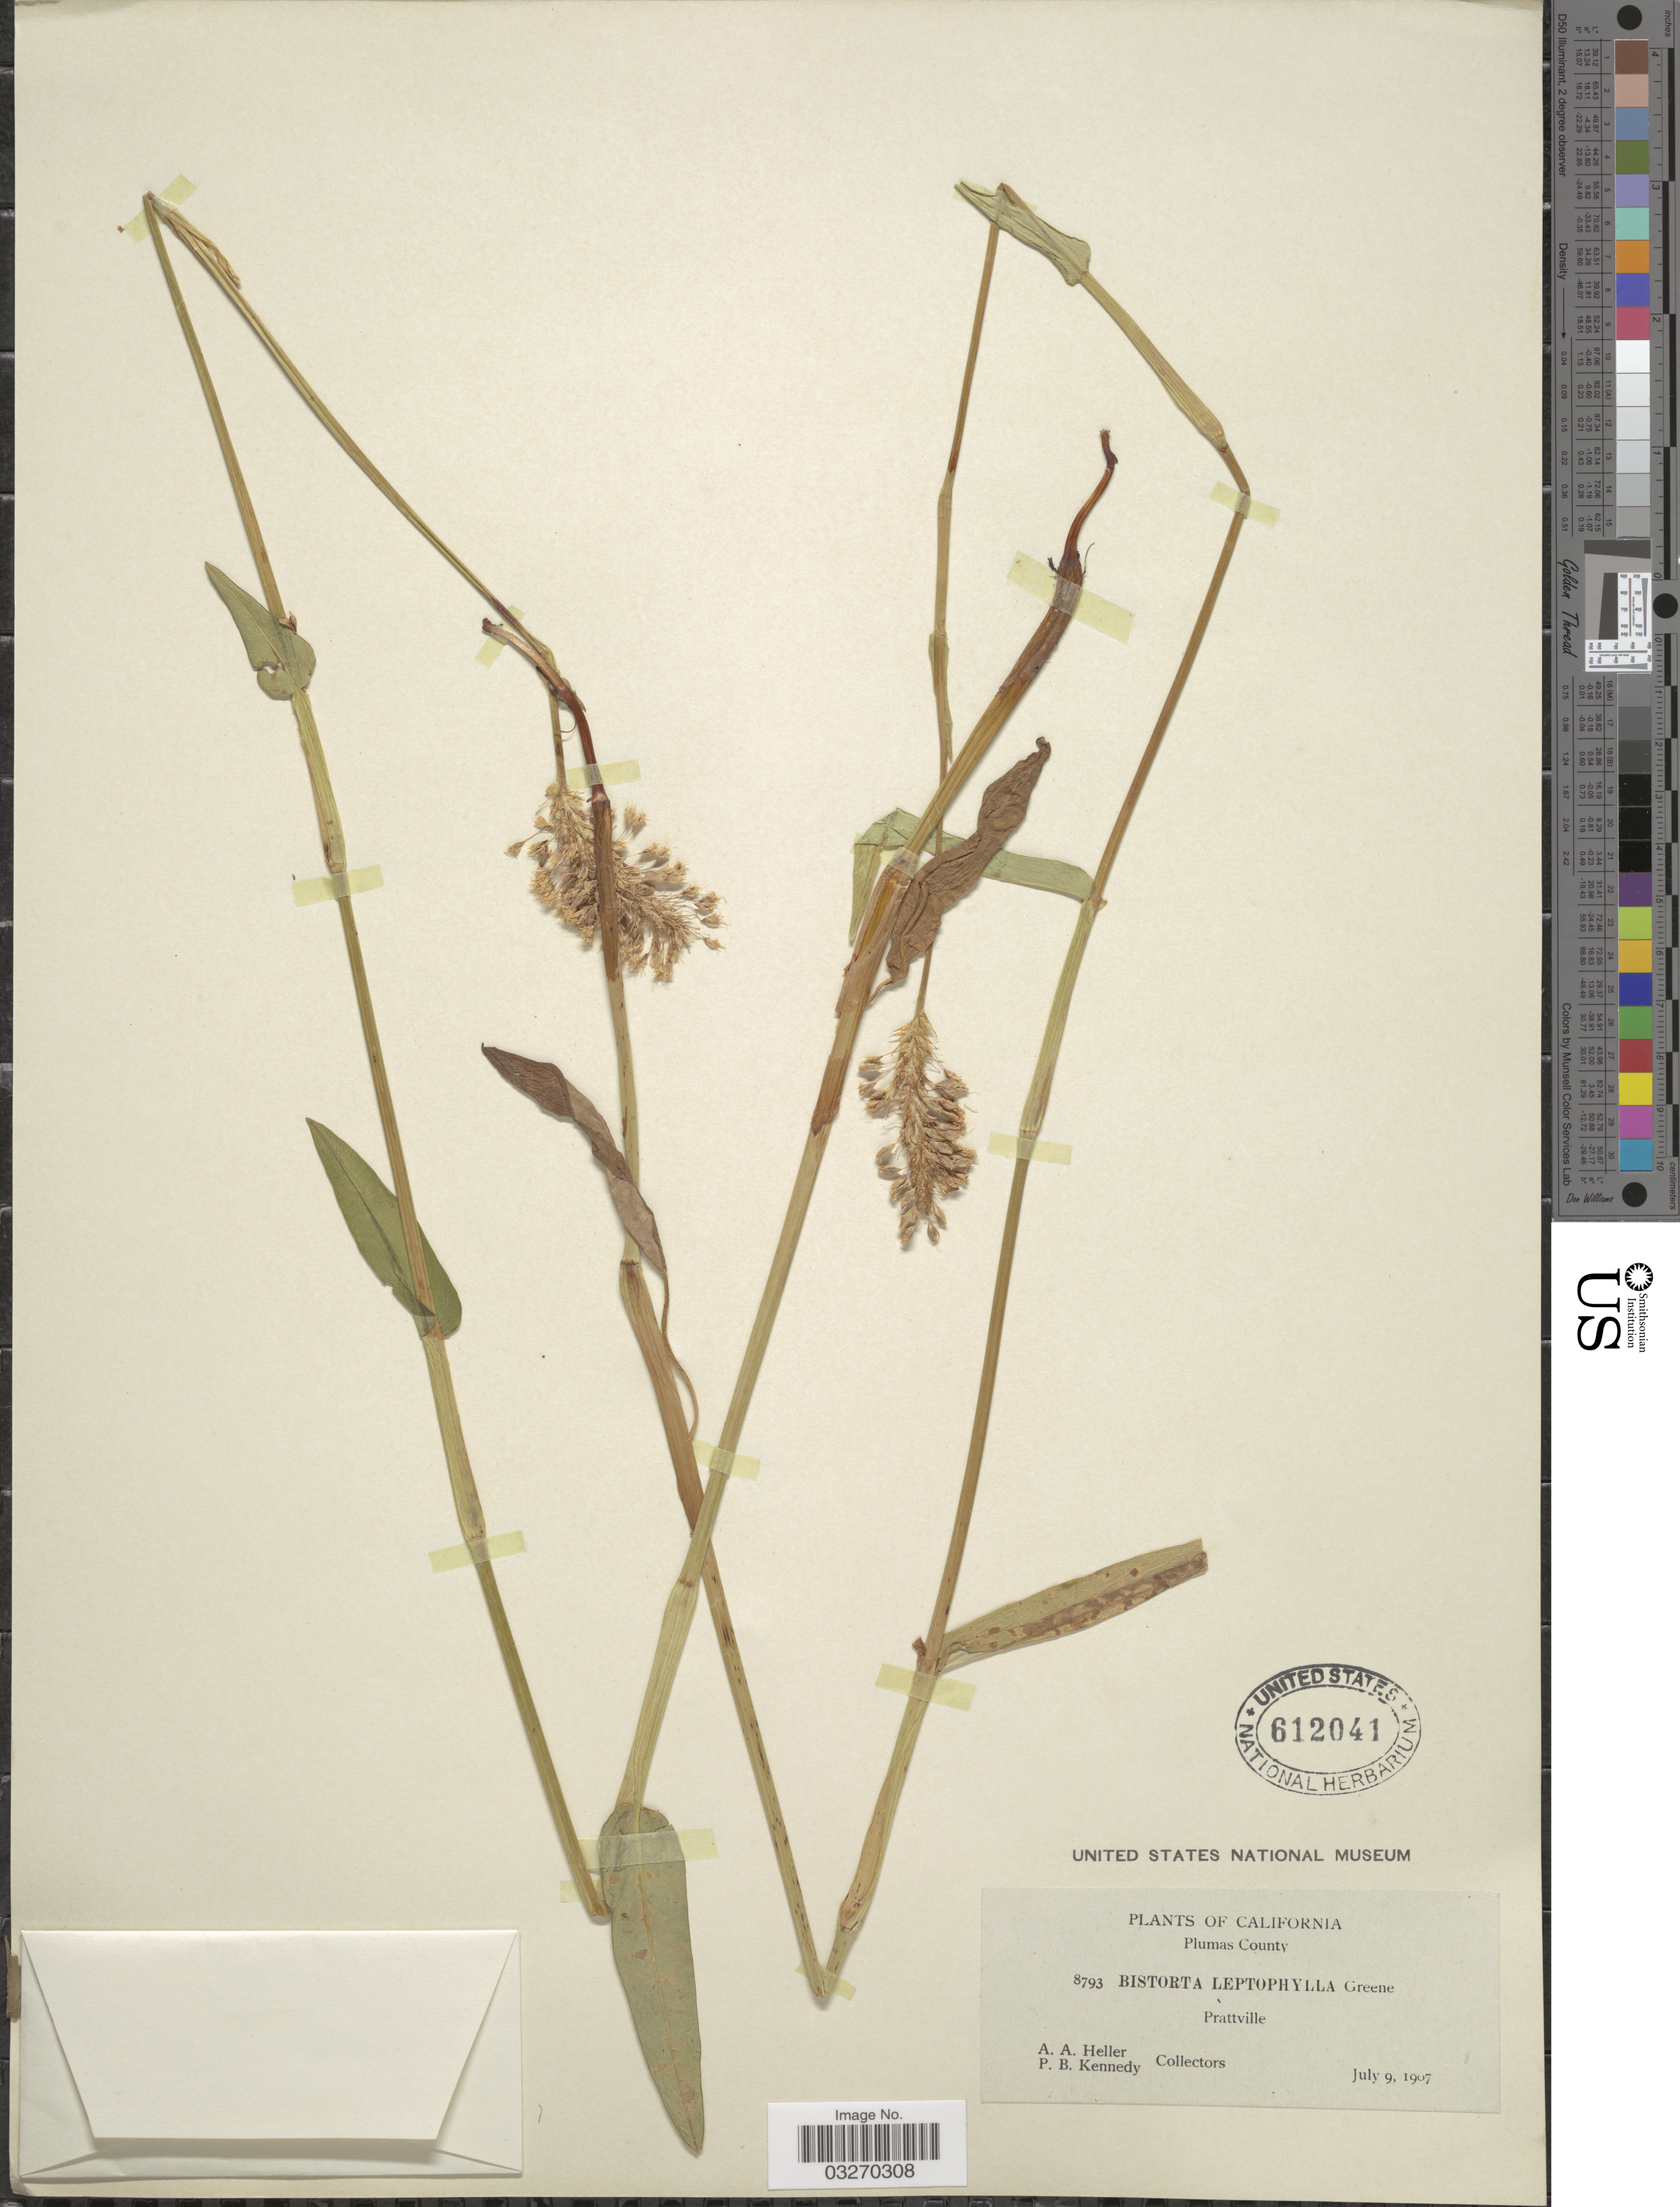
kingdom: Plantae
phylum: Tracheophyta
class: Magnoliopsida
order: Caryophyllales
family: Polygonaceae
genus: Bistorta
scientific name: Bistorta leptophylla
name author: Greene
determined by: Atha, D. E.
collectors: A. A. Heller & P. B. Kennedy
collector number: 8793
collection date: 1907-07-09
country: United States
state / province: California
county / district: Plumas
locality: Plumas County. Prattville.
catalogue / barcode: US 612041